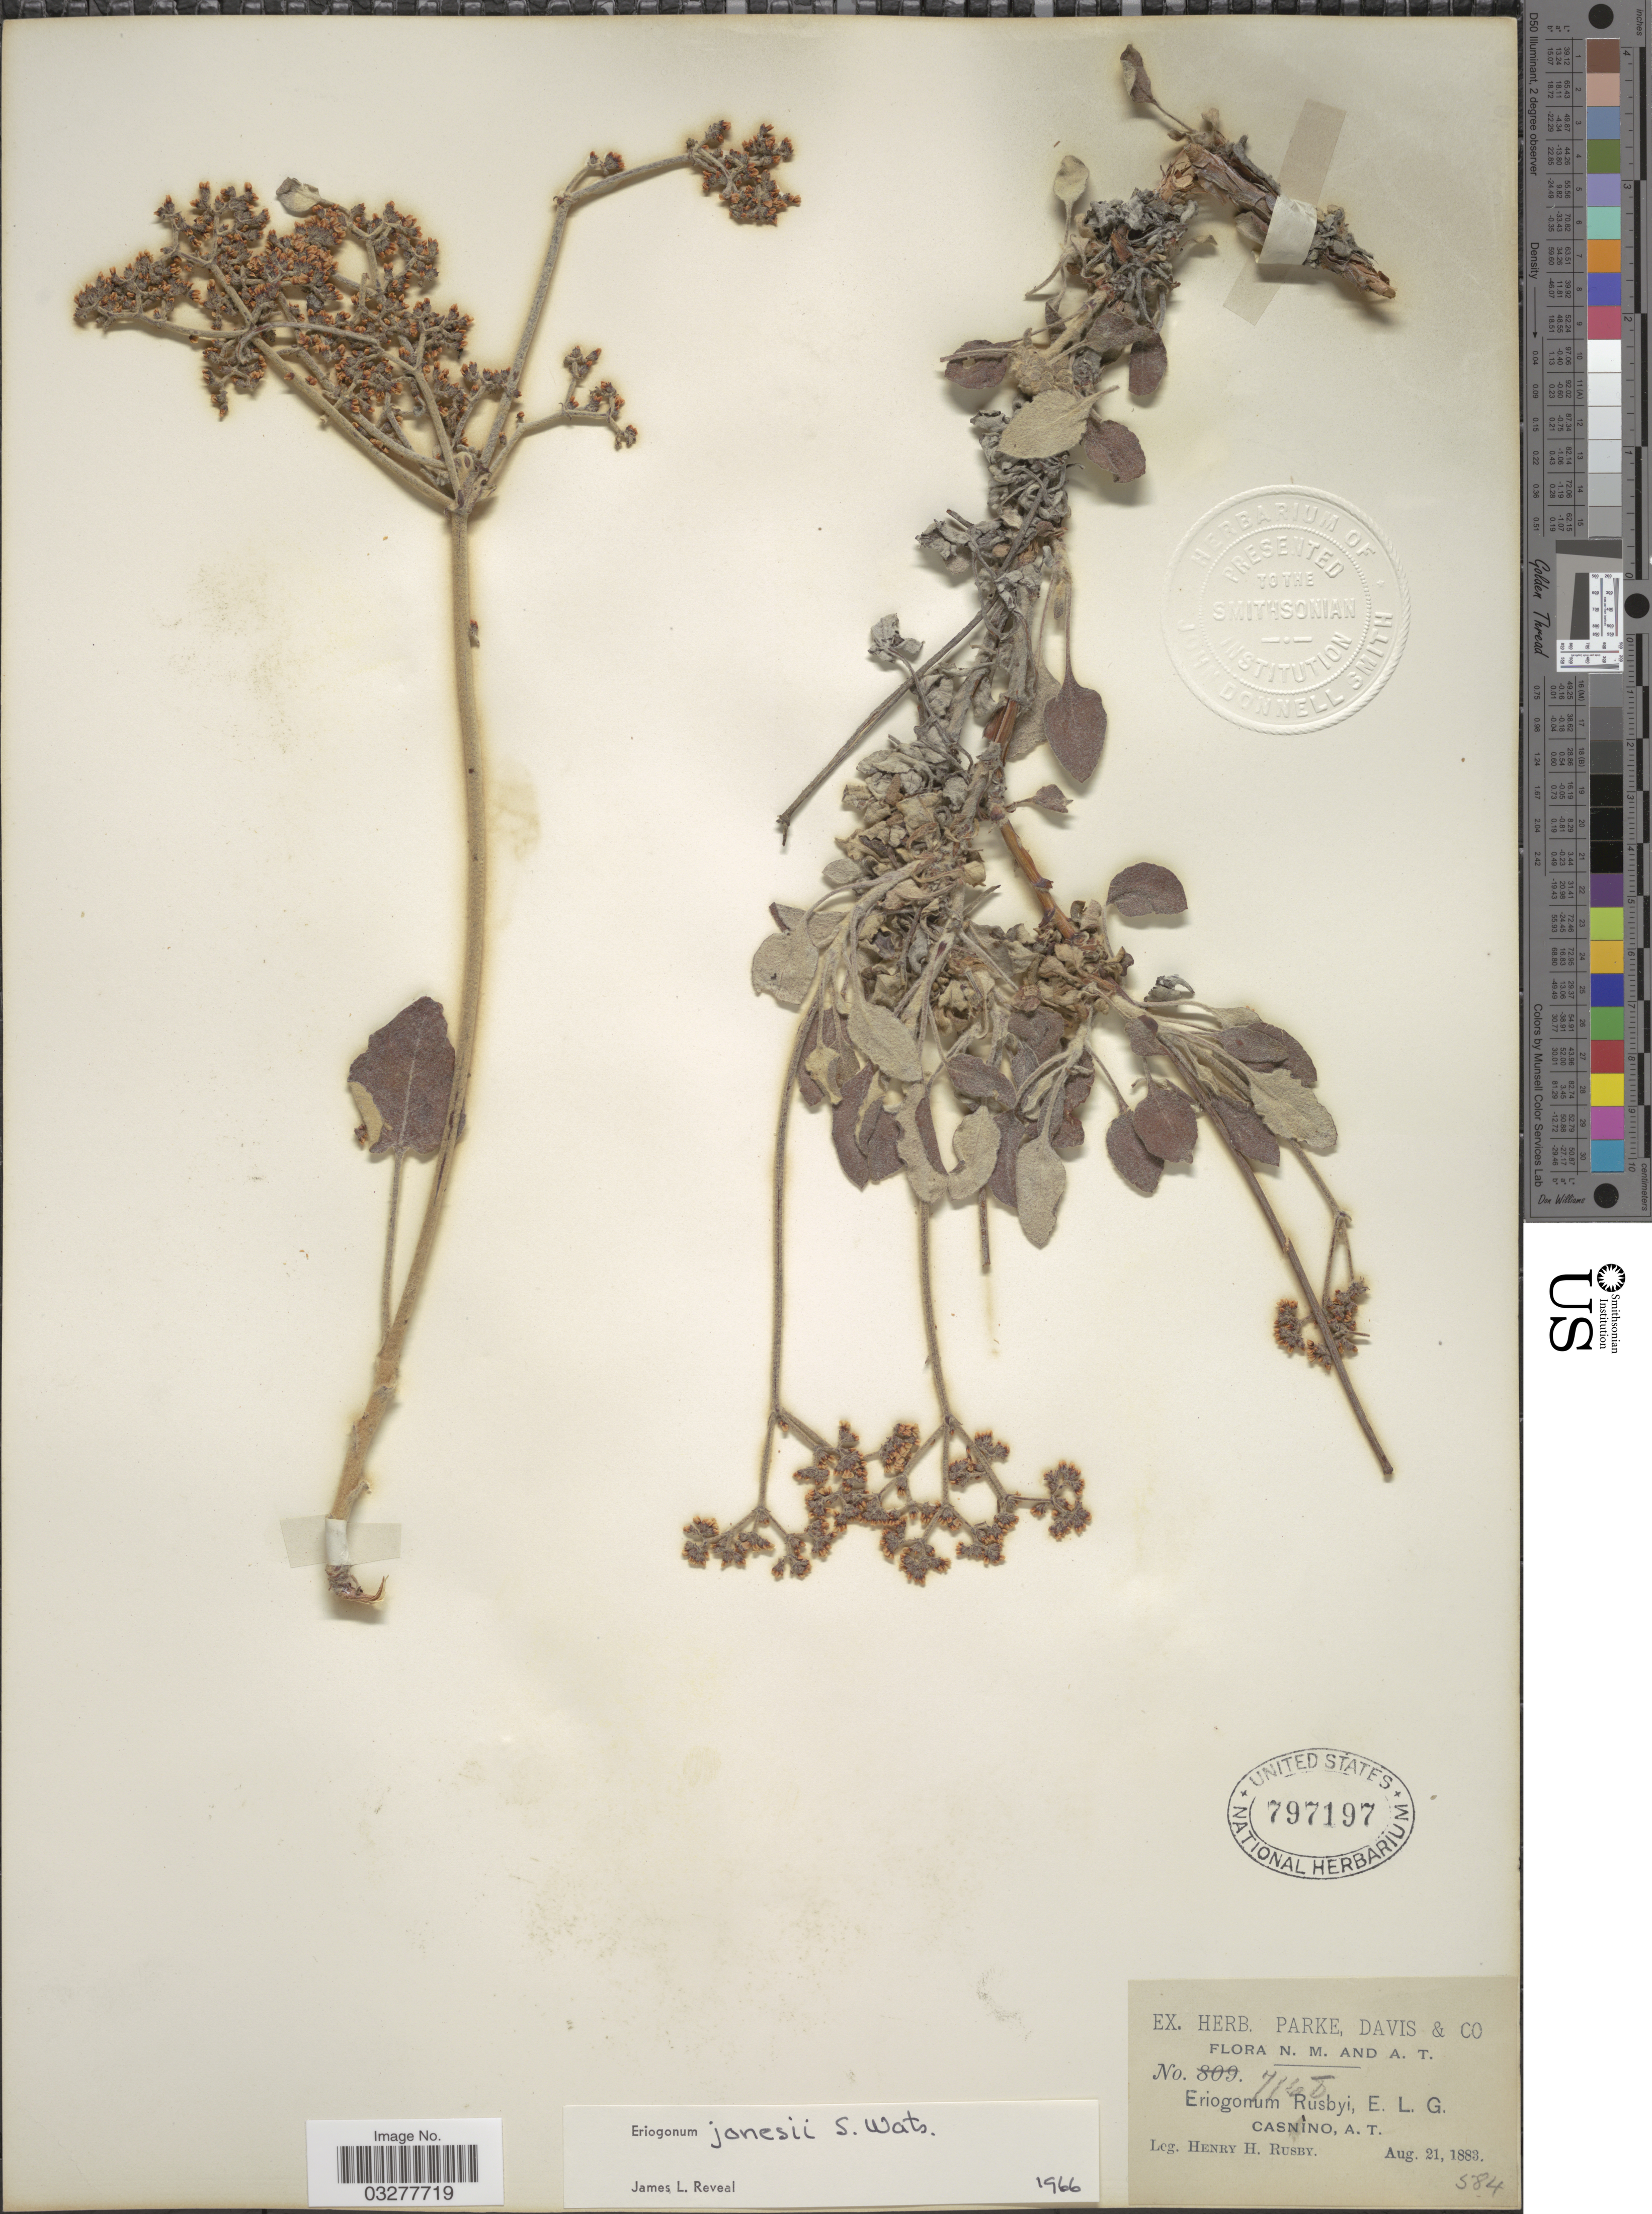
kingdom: Plantae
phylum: Tracheophyta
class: Magnoliopsida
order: Caryophyllales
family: Polygonaceae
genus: Eriogonum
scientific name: Eriogonum jonesii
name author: S. Watson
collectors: H. H. Rusby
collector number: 7168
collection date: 1883-08-21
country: United States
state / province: Arizona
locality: Casnino, A. T.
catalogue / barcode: US 797197